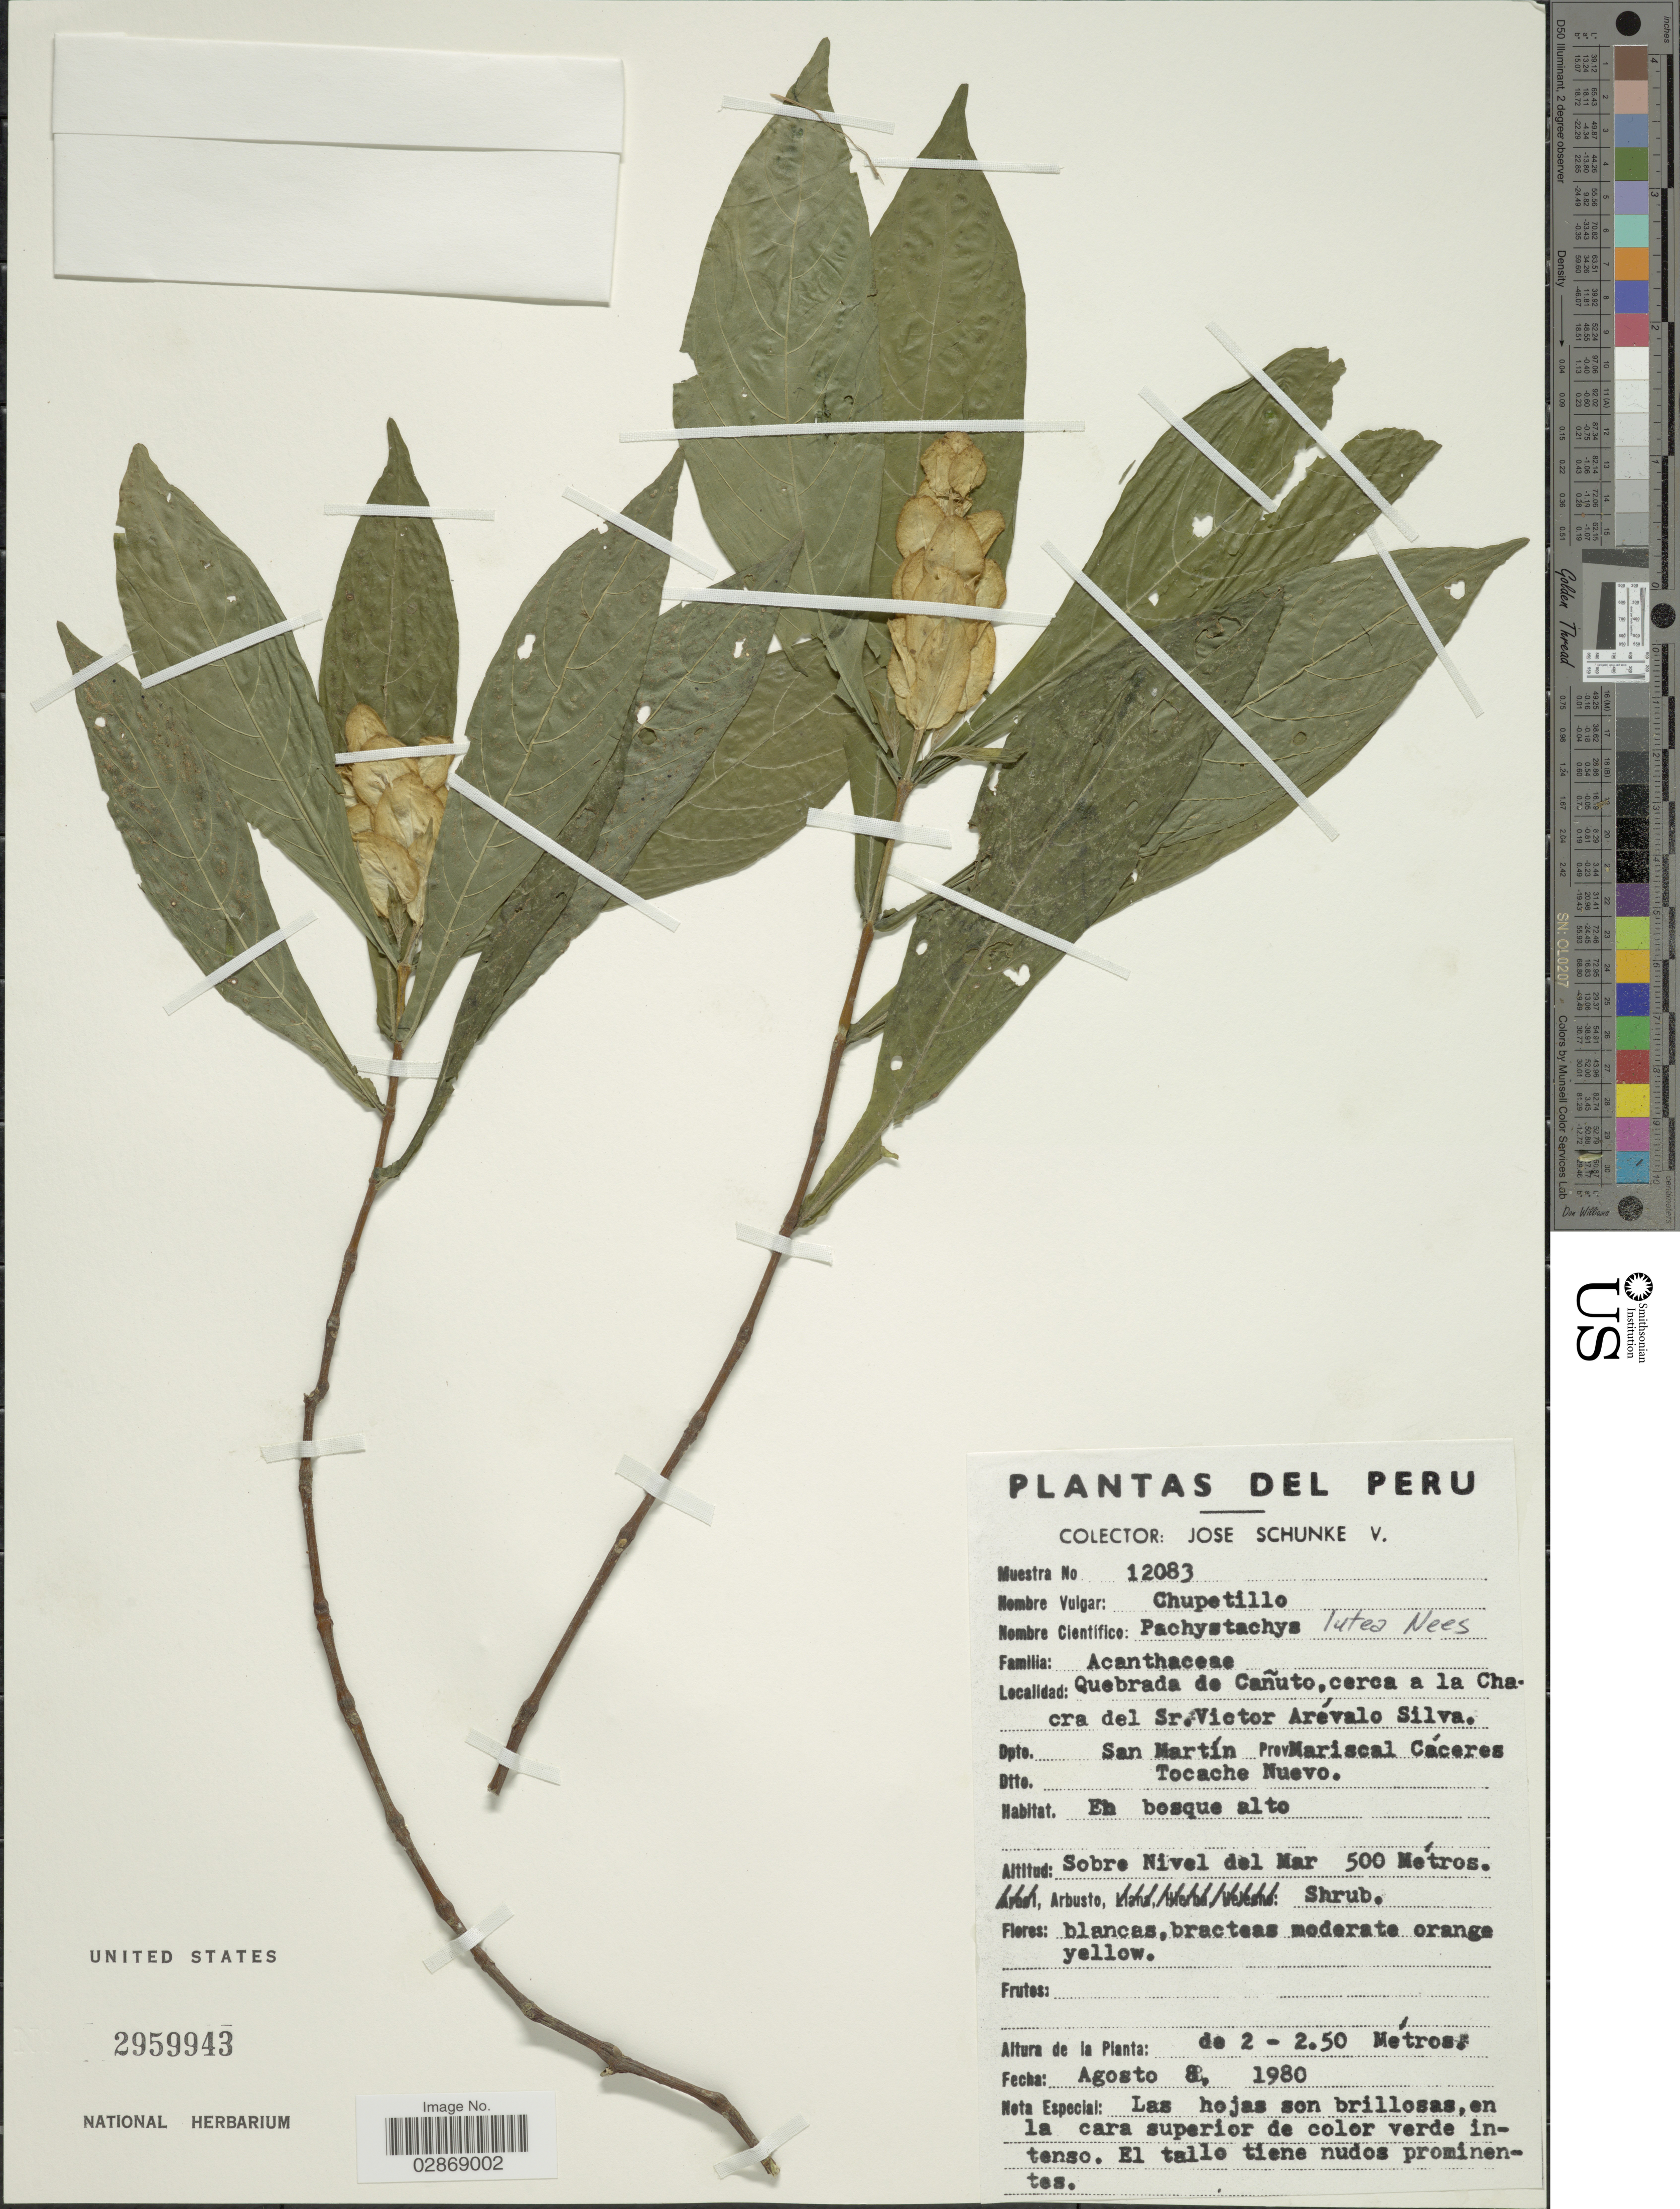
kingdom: Plantae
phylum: Tracheophyta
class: Magnoliopsida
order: Lamiales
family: Acanthaceae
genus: Pachystachys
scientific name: Pachystachys lutea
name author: Nees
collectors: J. Schunke Vigo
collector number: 12083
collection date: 1980-08-08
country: Peru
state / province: San Martín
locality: Quebrada de Cañuto, cerca a la Chacra del Sr. Victor Arévalo Silva. Dpto. San Martín. Prov. Mariscal Cáceres. Dtto. Tocache Nuevo.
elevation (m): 500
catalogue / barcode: US 2959943